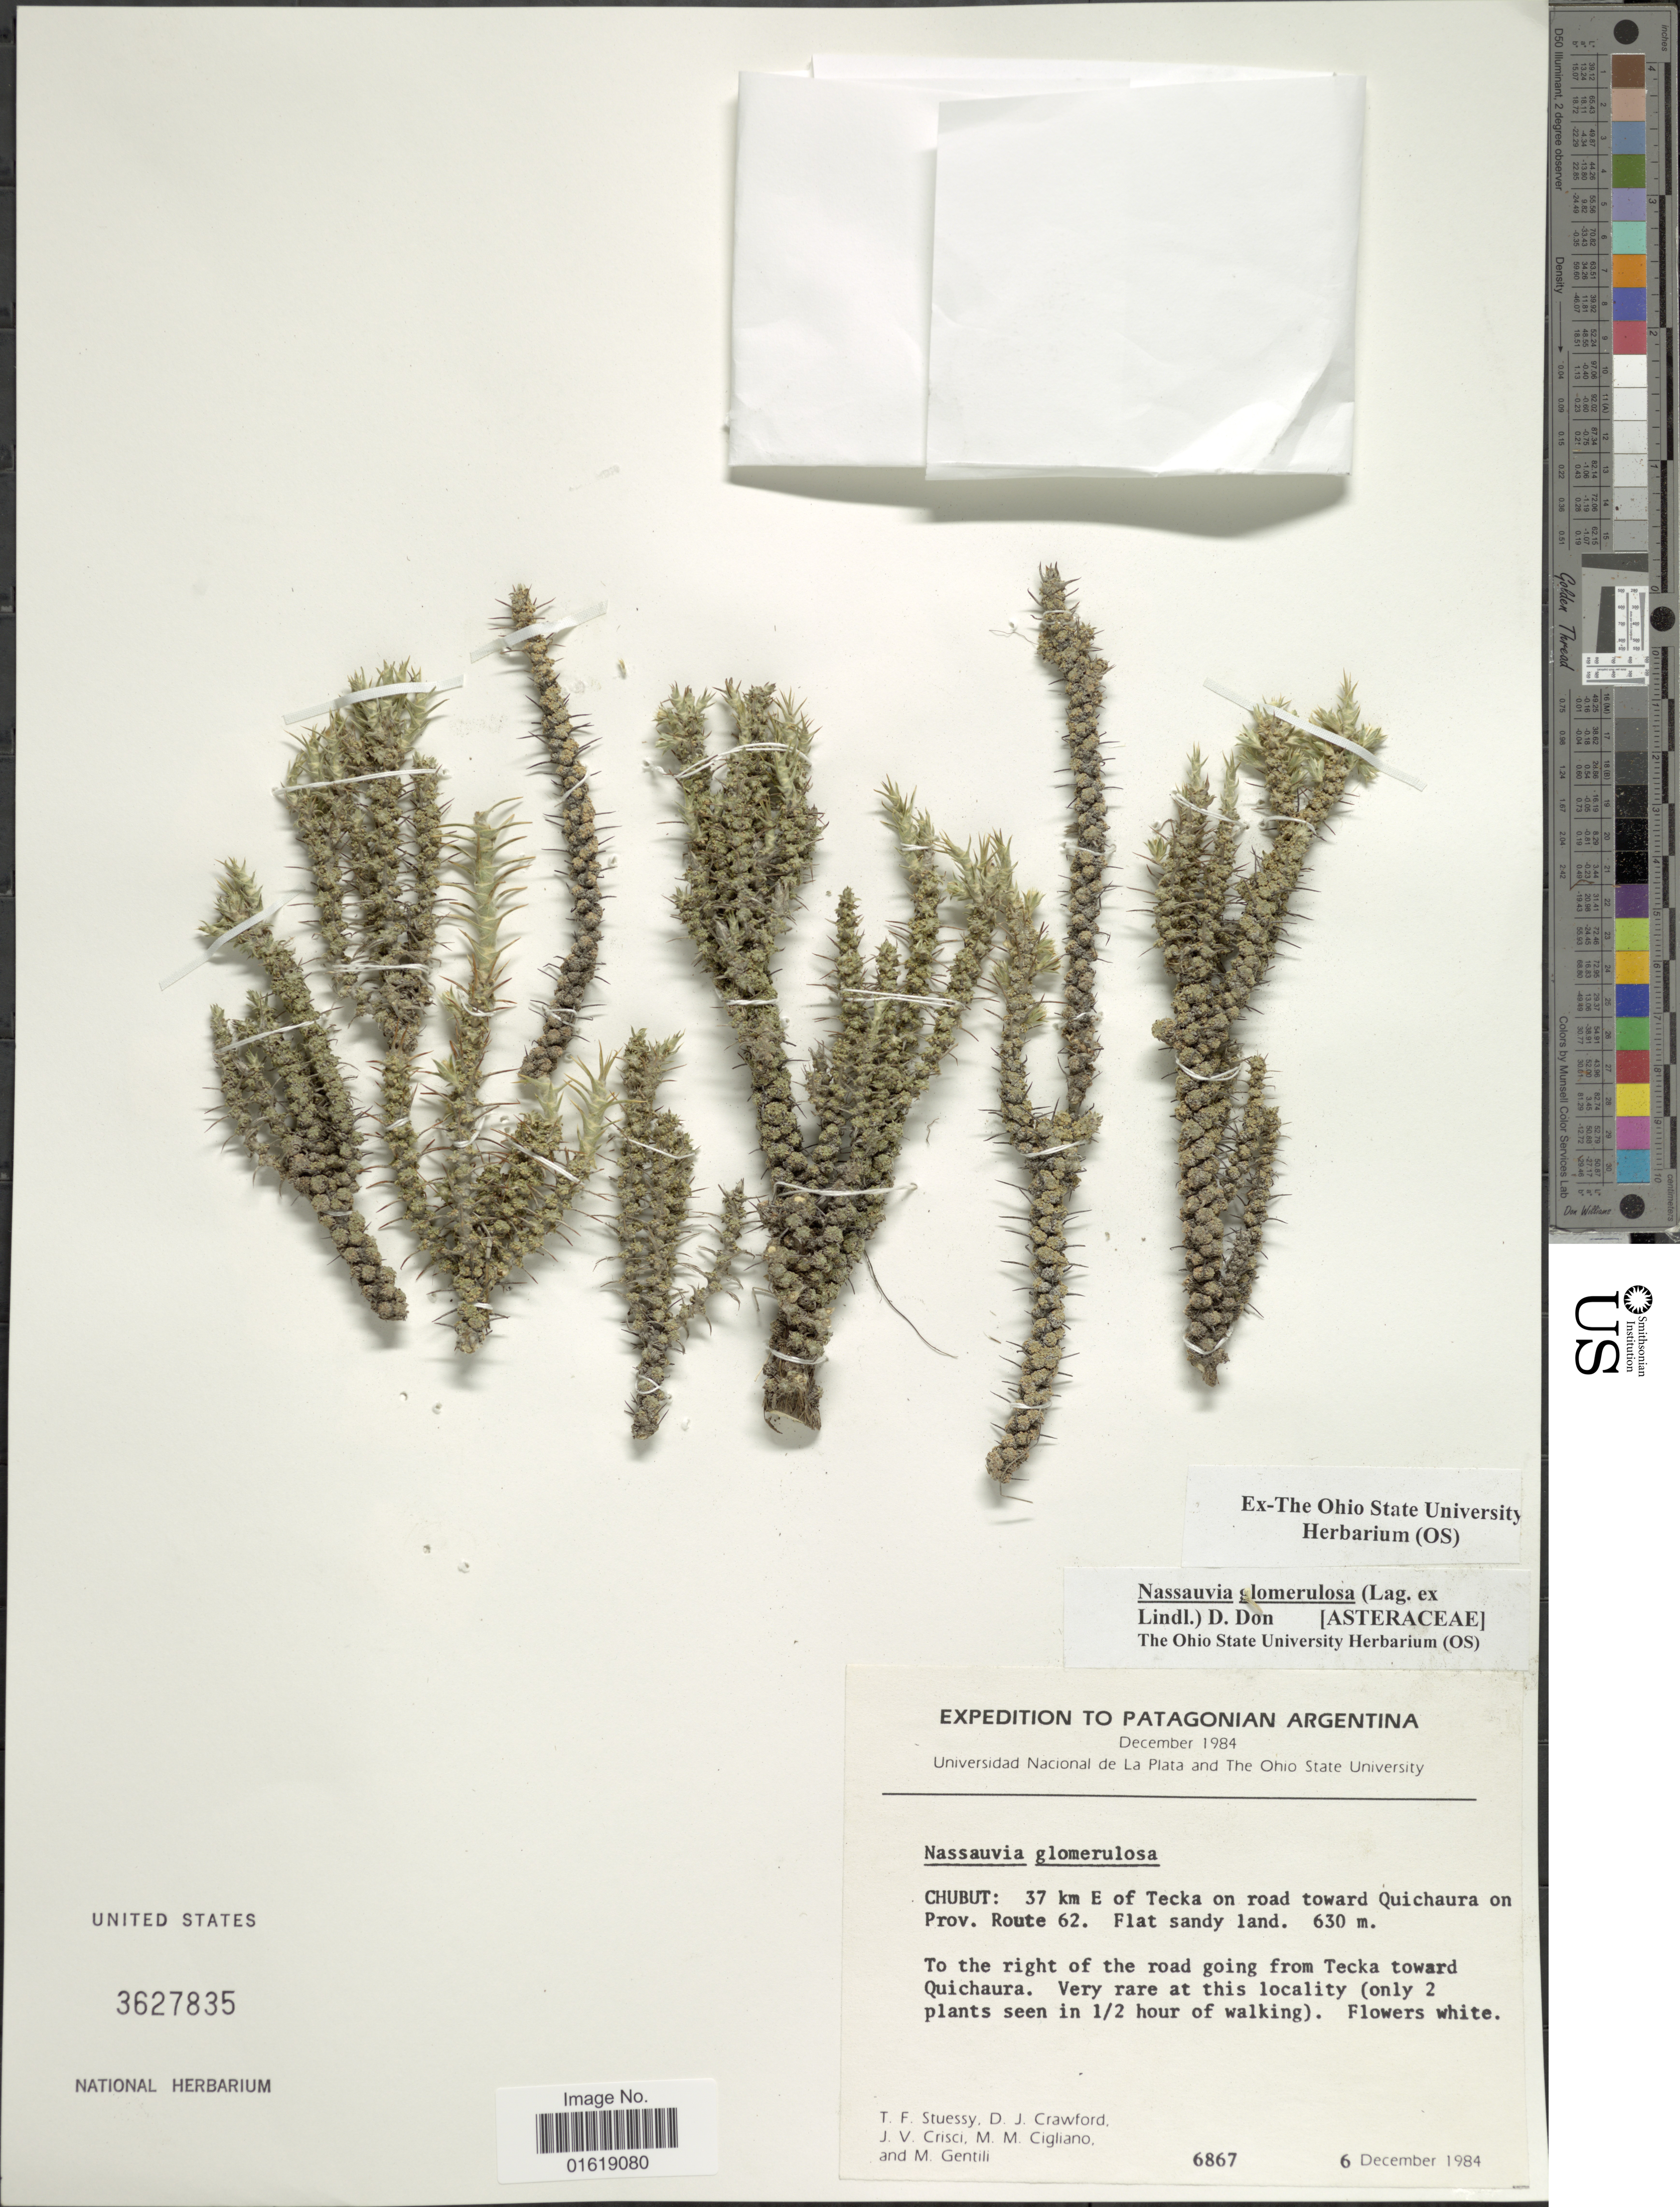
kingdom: Plantae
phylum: Tracheophyta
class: Magnoliopsida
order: Asterales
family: Asteraceae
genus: Nassauvia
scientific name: Nassauvia glomerulosa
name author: (Lag. ex Lindl.) D. Don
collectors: T. Stuessy, D. Crawford, J. Crisci, M. Cigliano & M. Gentili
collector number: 6867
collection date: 1984-12-06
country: Argentina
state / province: Chubut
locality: Chubut: 37 km E of Tecka on road toward Quichaura on Prov. Route 62.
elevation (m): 630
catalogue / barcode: US 3627835